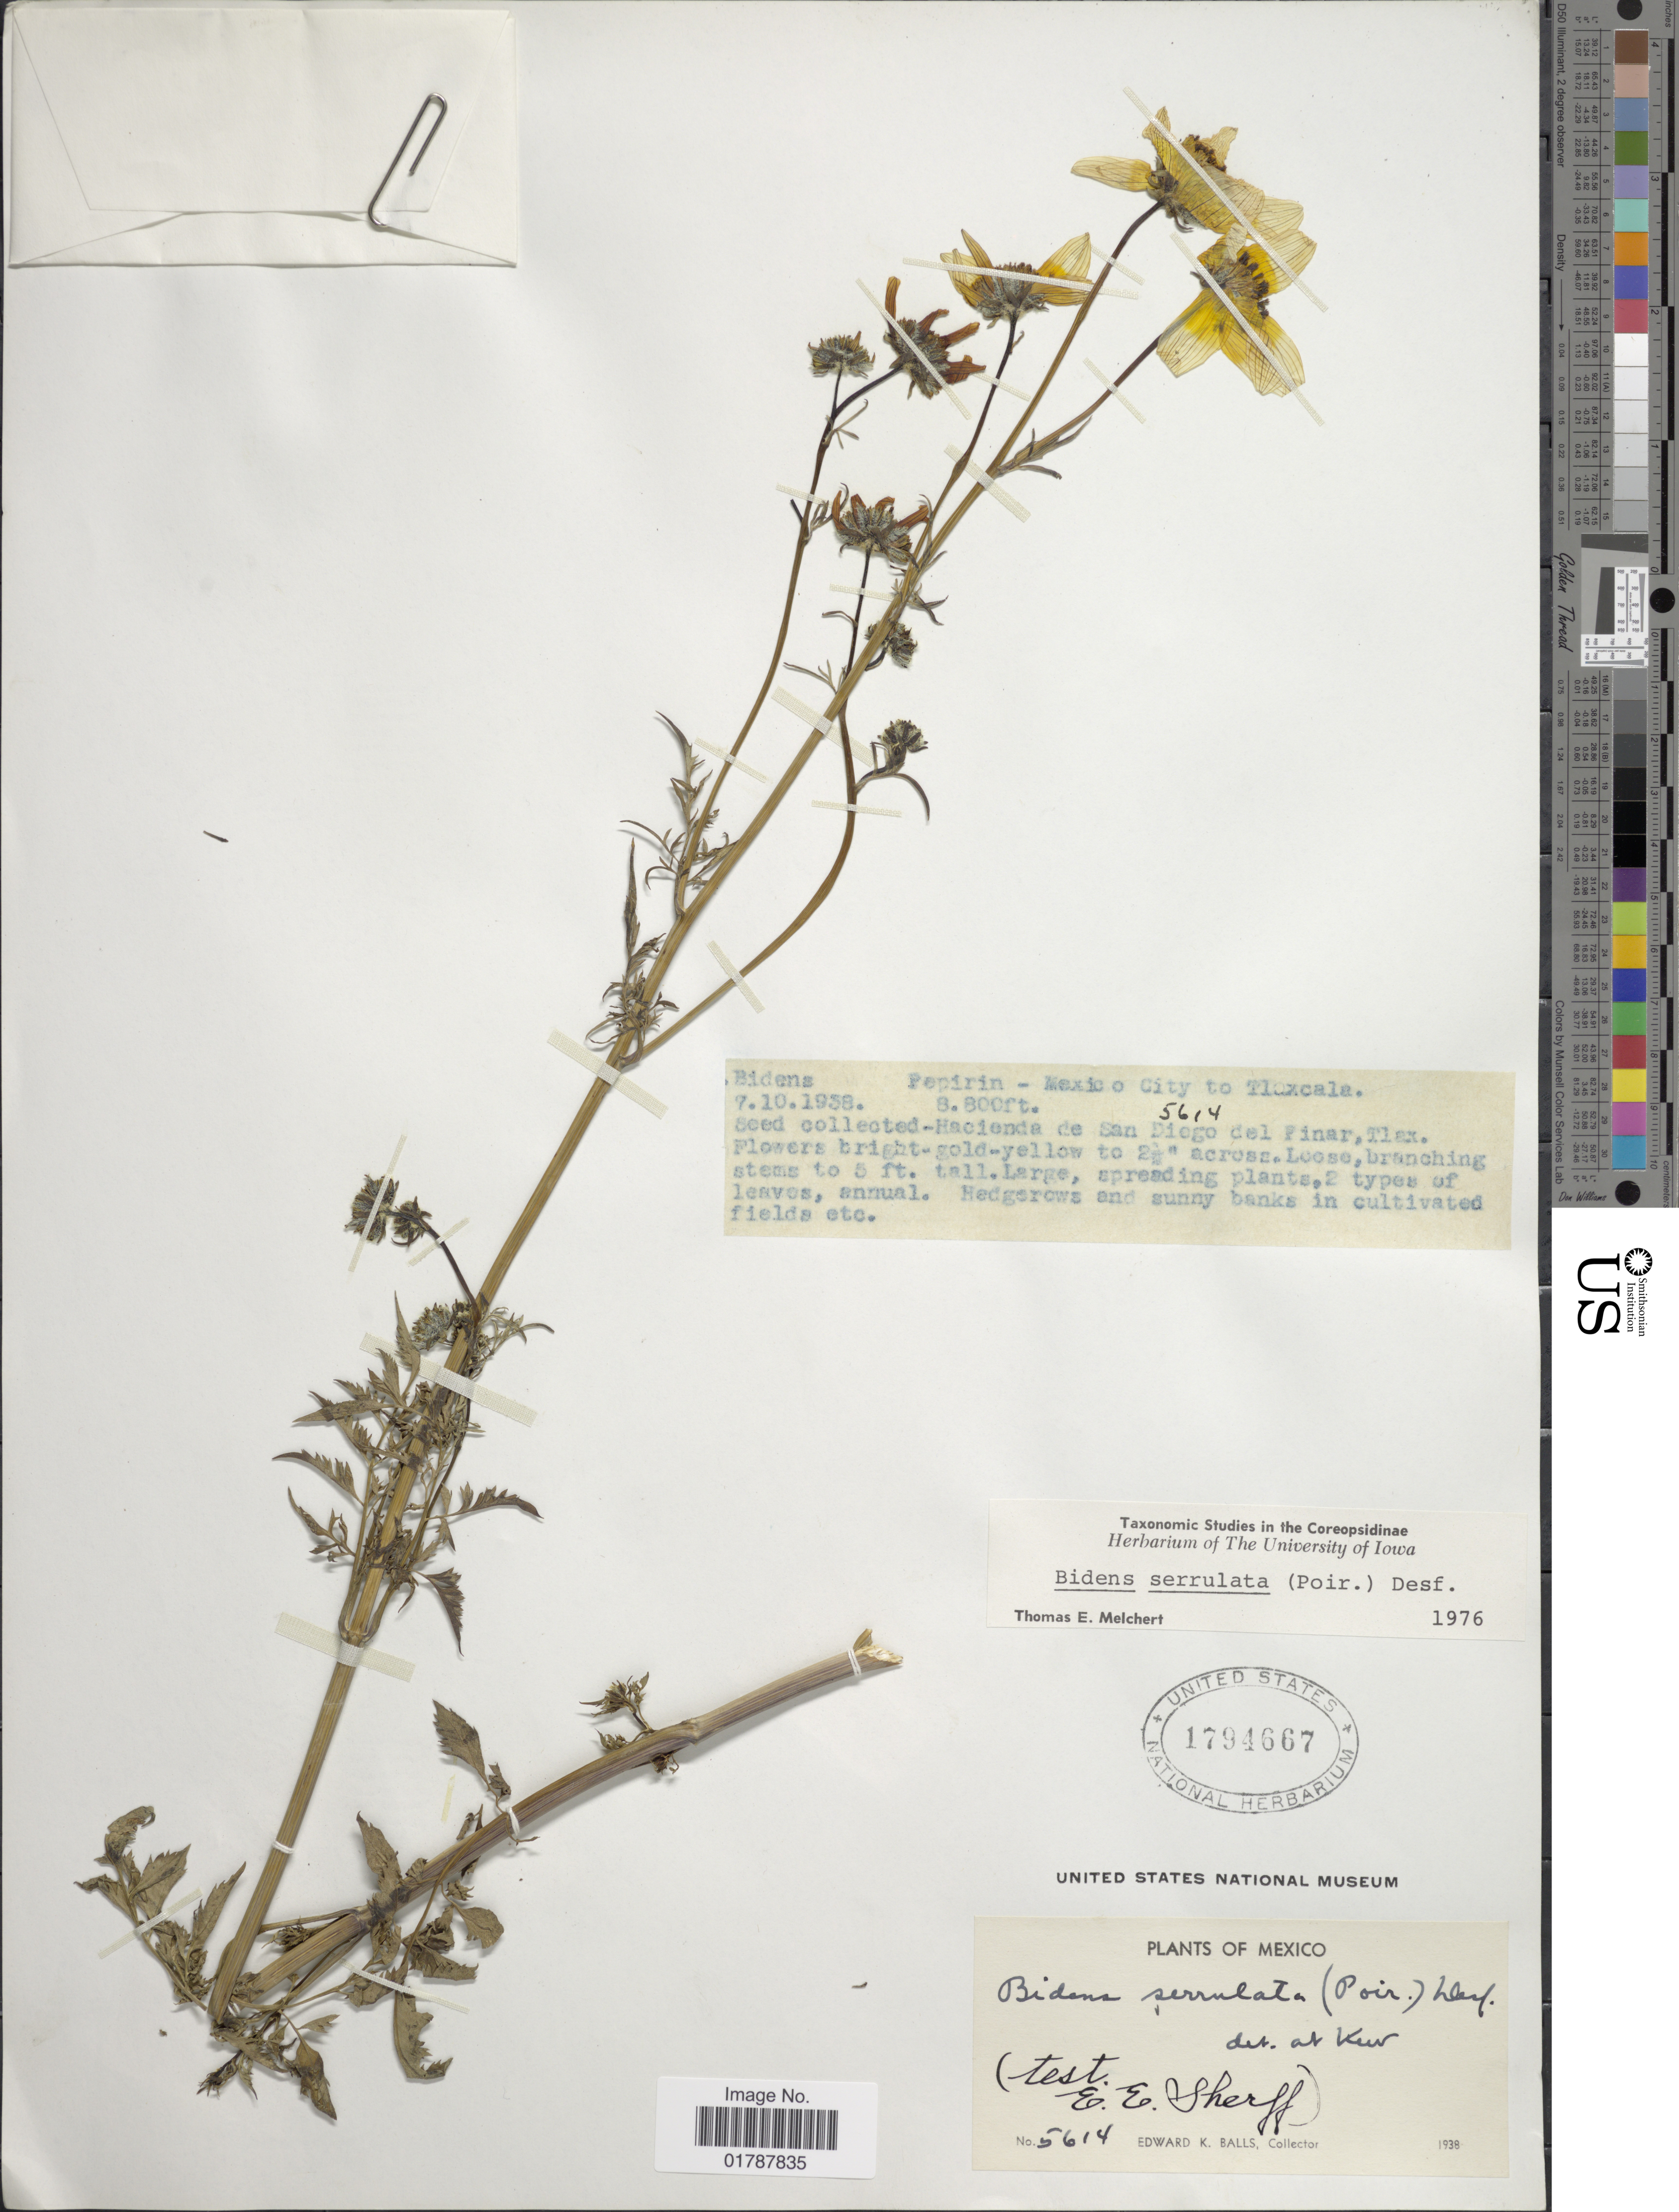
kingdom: Plantae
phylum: Tracheophyta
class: Magnoliopsida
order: Asterales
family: Asteraceae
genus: Bidens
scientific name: Bidens serrulata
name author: (Poir.) Desf.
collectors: E. K. Balls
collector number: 5614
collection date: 1938-10-07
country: Mexico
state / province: Tlaxcala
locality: Pepirin, Mexico o City to Tlaxcala, Hacienda de San Diego del Pinar, Tlax.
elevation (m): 2682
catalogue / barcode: US 1794667